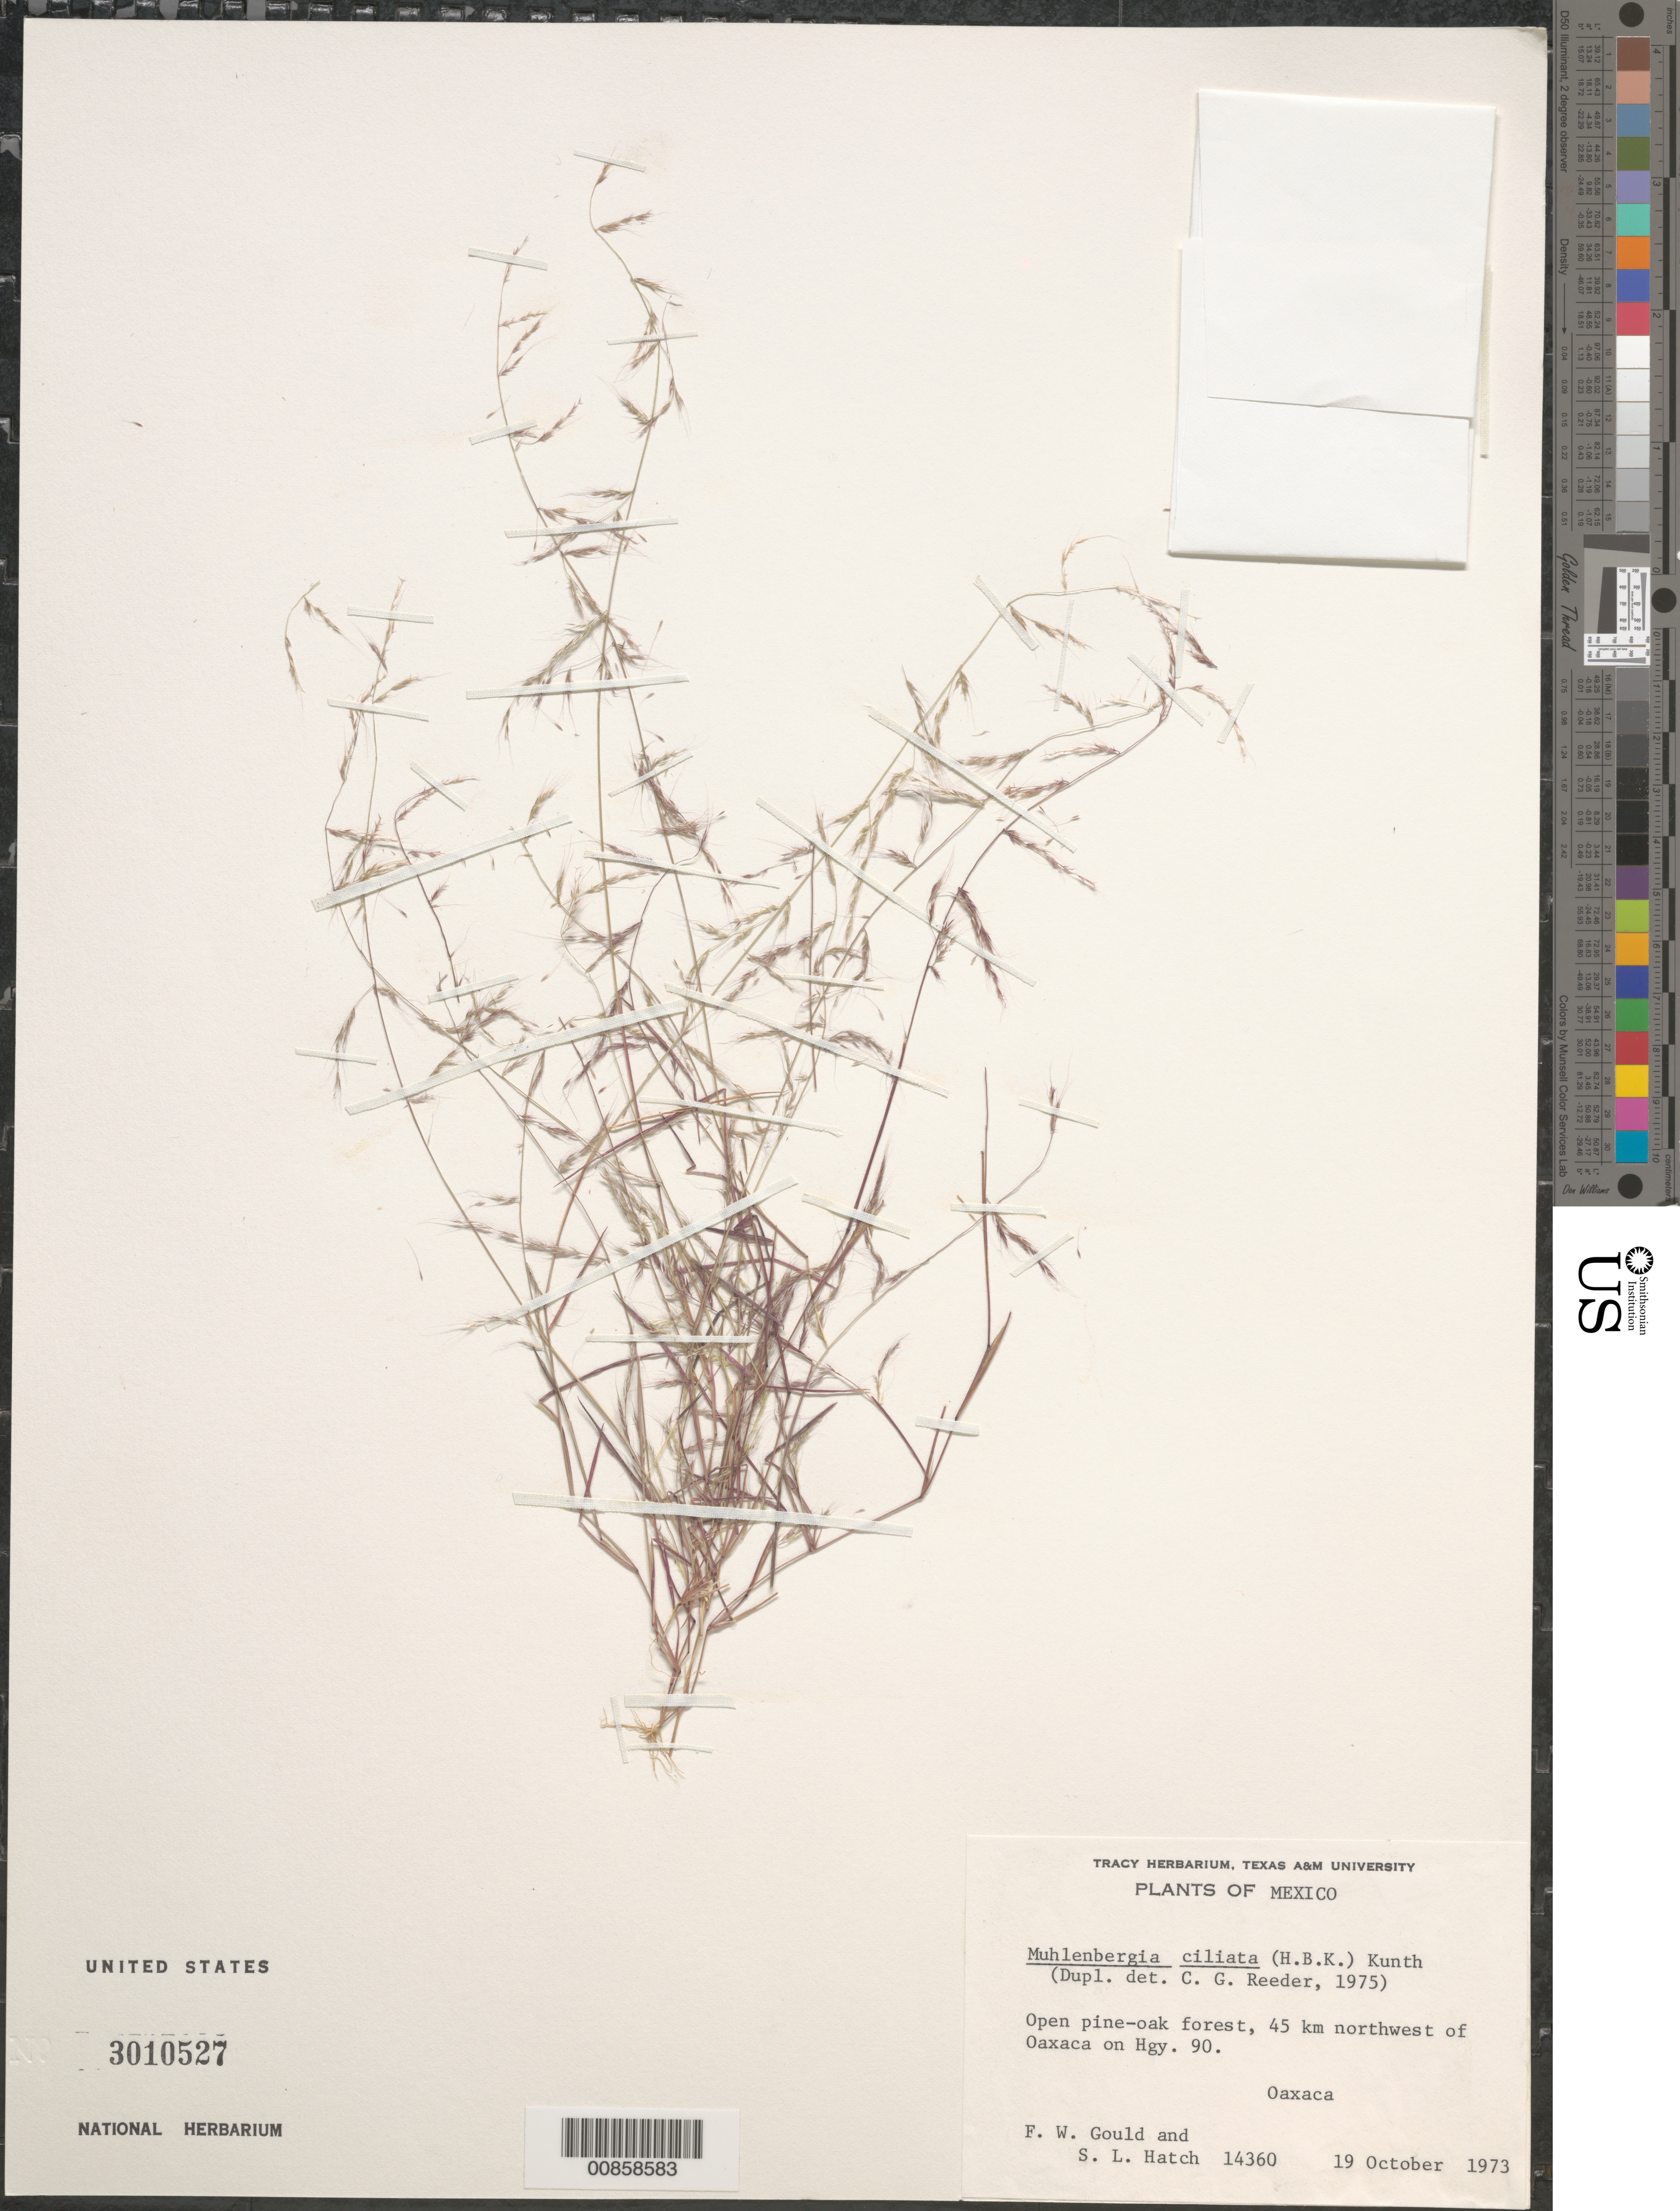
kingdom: Plantae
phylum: Tracheophyta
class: Liliopsida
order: Poales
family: Poaceae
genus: Muhlenbergia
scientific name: Muhlenbergia ciliata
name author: (Kunth) Trin.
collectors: F. W. Gould & S. L. Hatch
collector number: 14360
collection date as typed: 19 Oct 1973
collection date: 1973-10-19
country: Mexico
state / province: Oaxaca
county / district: Oaxaca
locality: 34 mi NW of Oaxaca, mpio. Oaxaca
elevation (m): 2347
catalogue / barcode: US 3010527